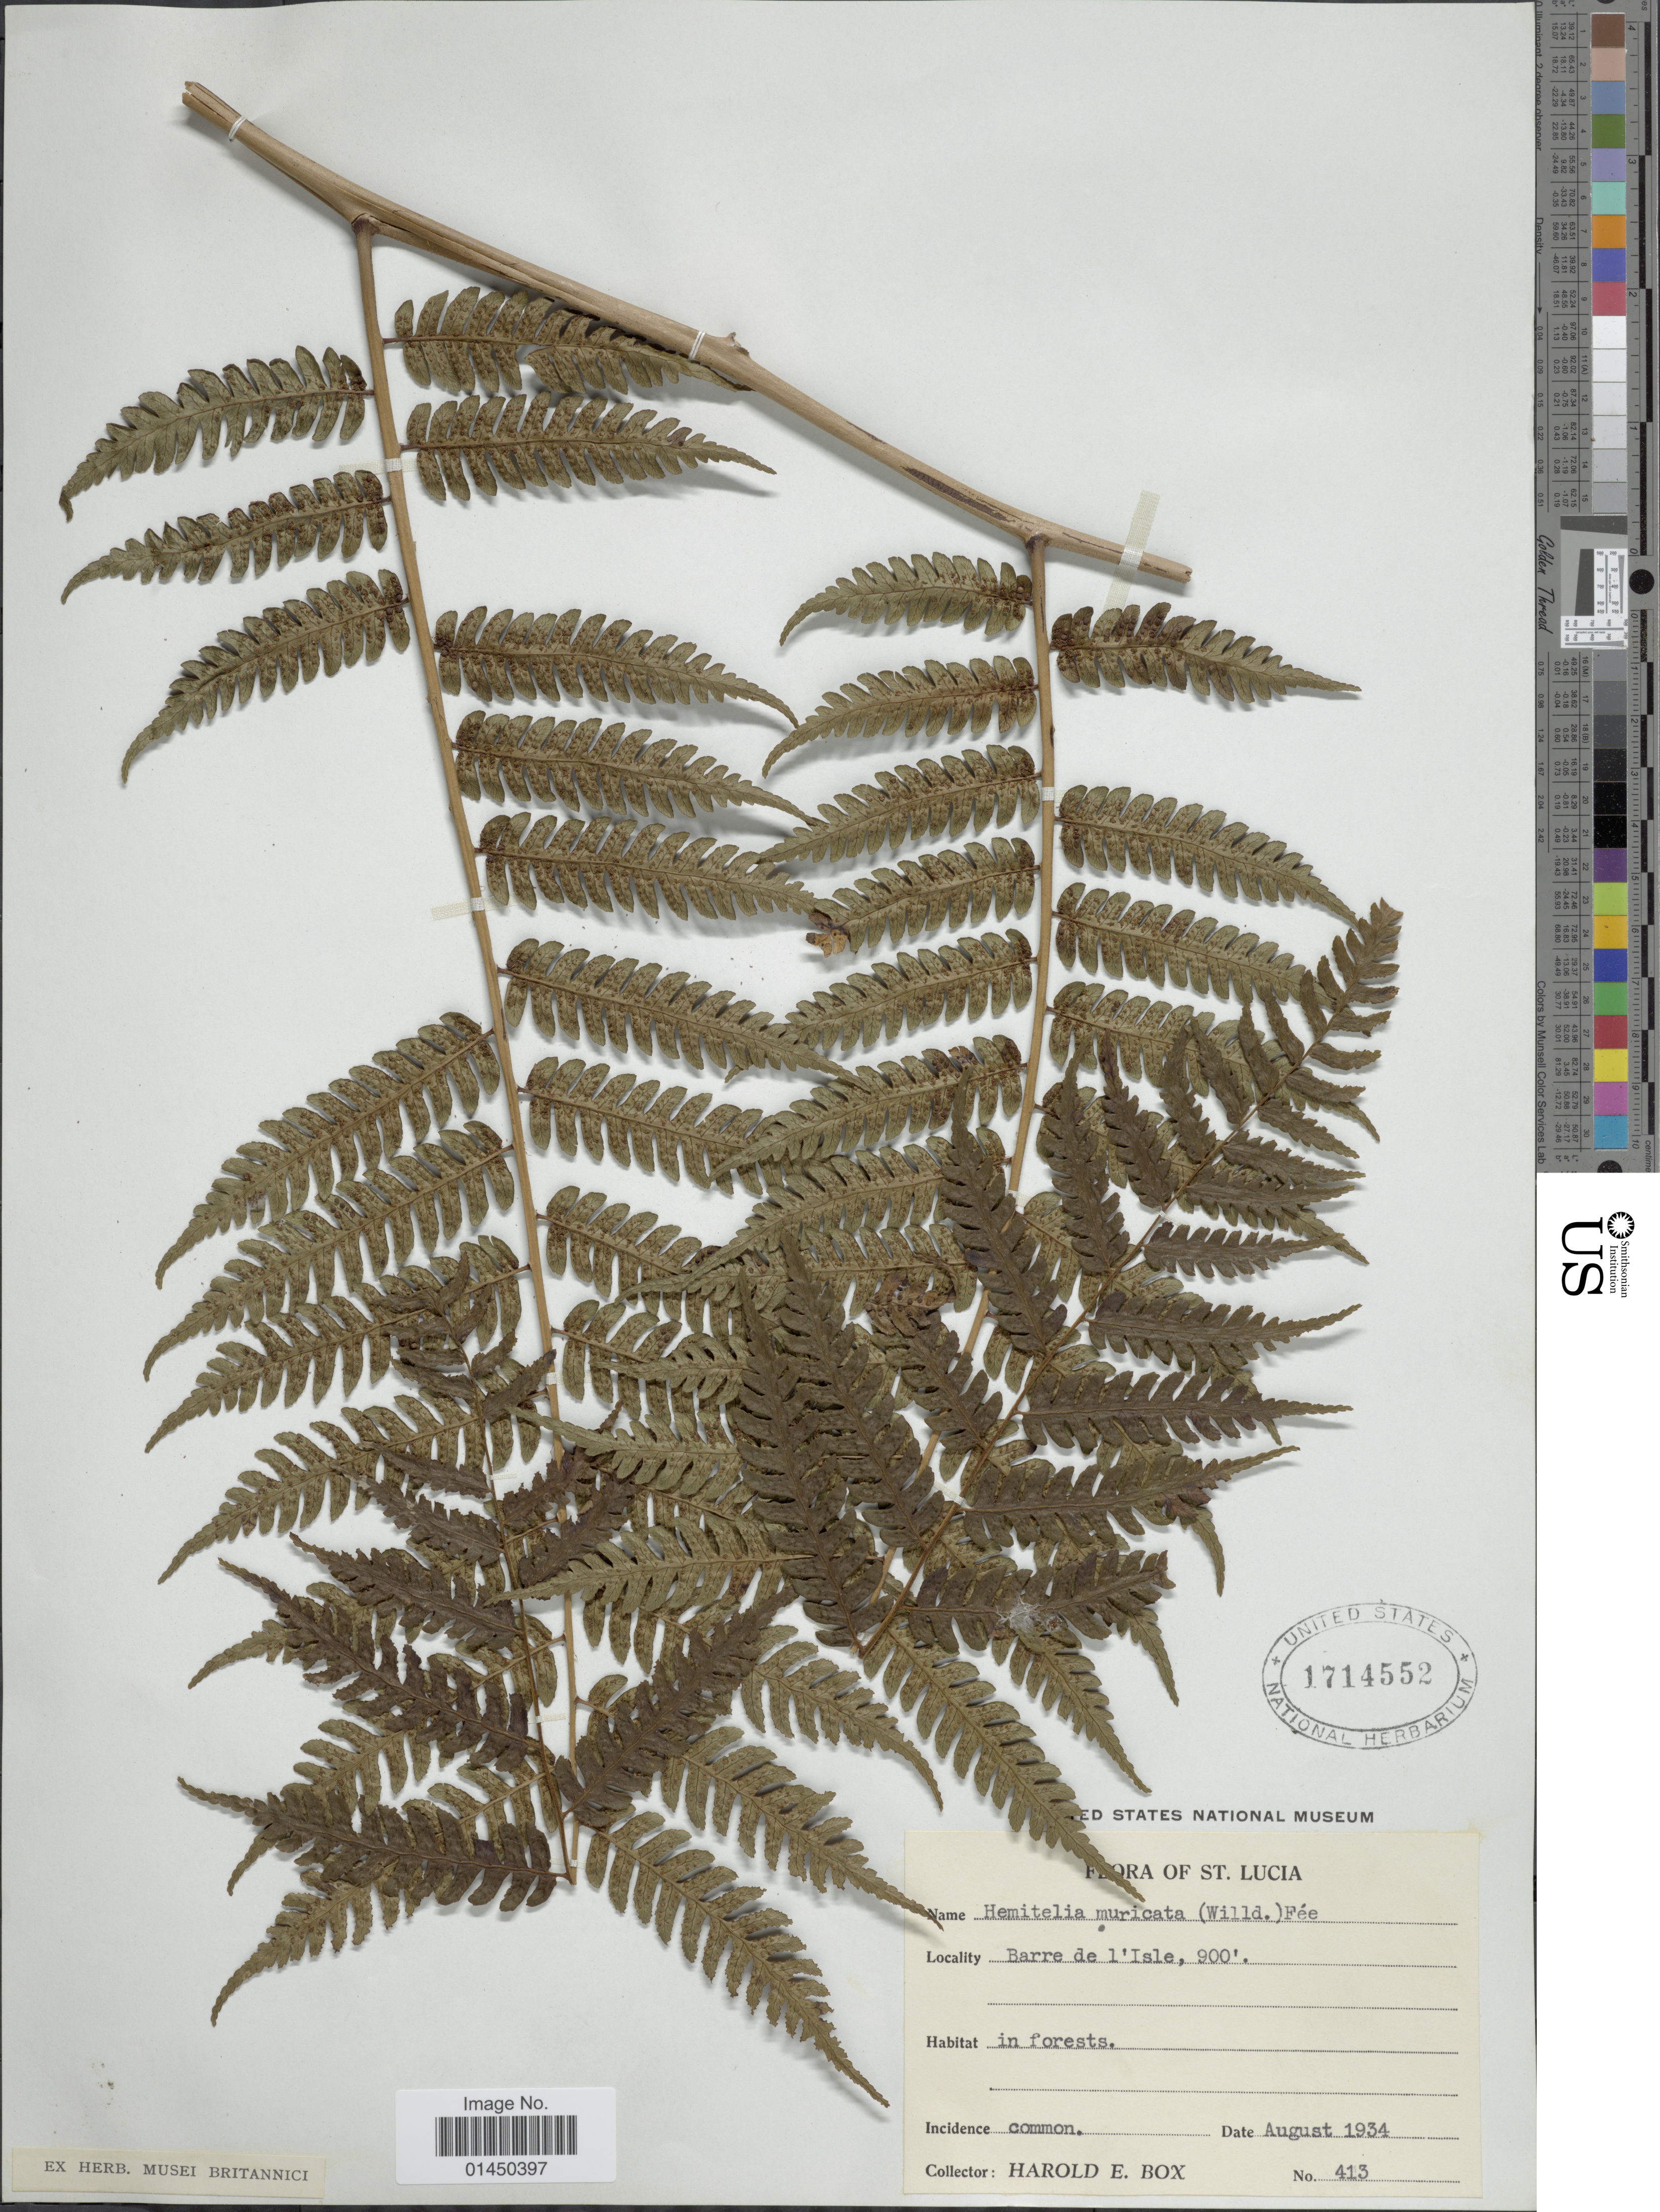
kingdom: Plantae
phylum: Tracheophyta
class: Polypodiopsida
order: Cyatheales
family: Cyatheaceae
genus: Cyathea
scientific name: Cyathea muricata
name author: (Willd.) Fée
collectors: H. E. Box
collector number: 413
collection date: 1934-08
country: St. Lucia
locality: Barre de l'sle.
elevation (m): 274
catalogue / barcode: US 1714552